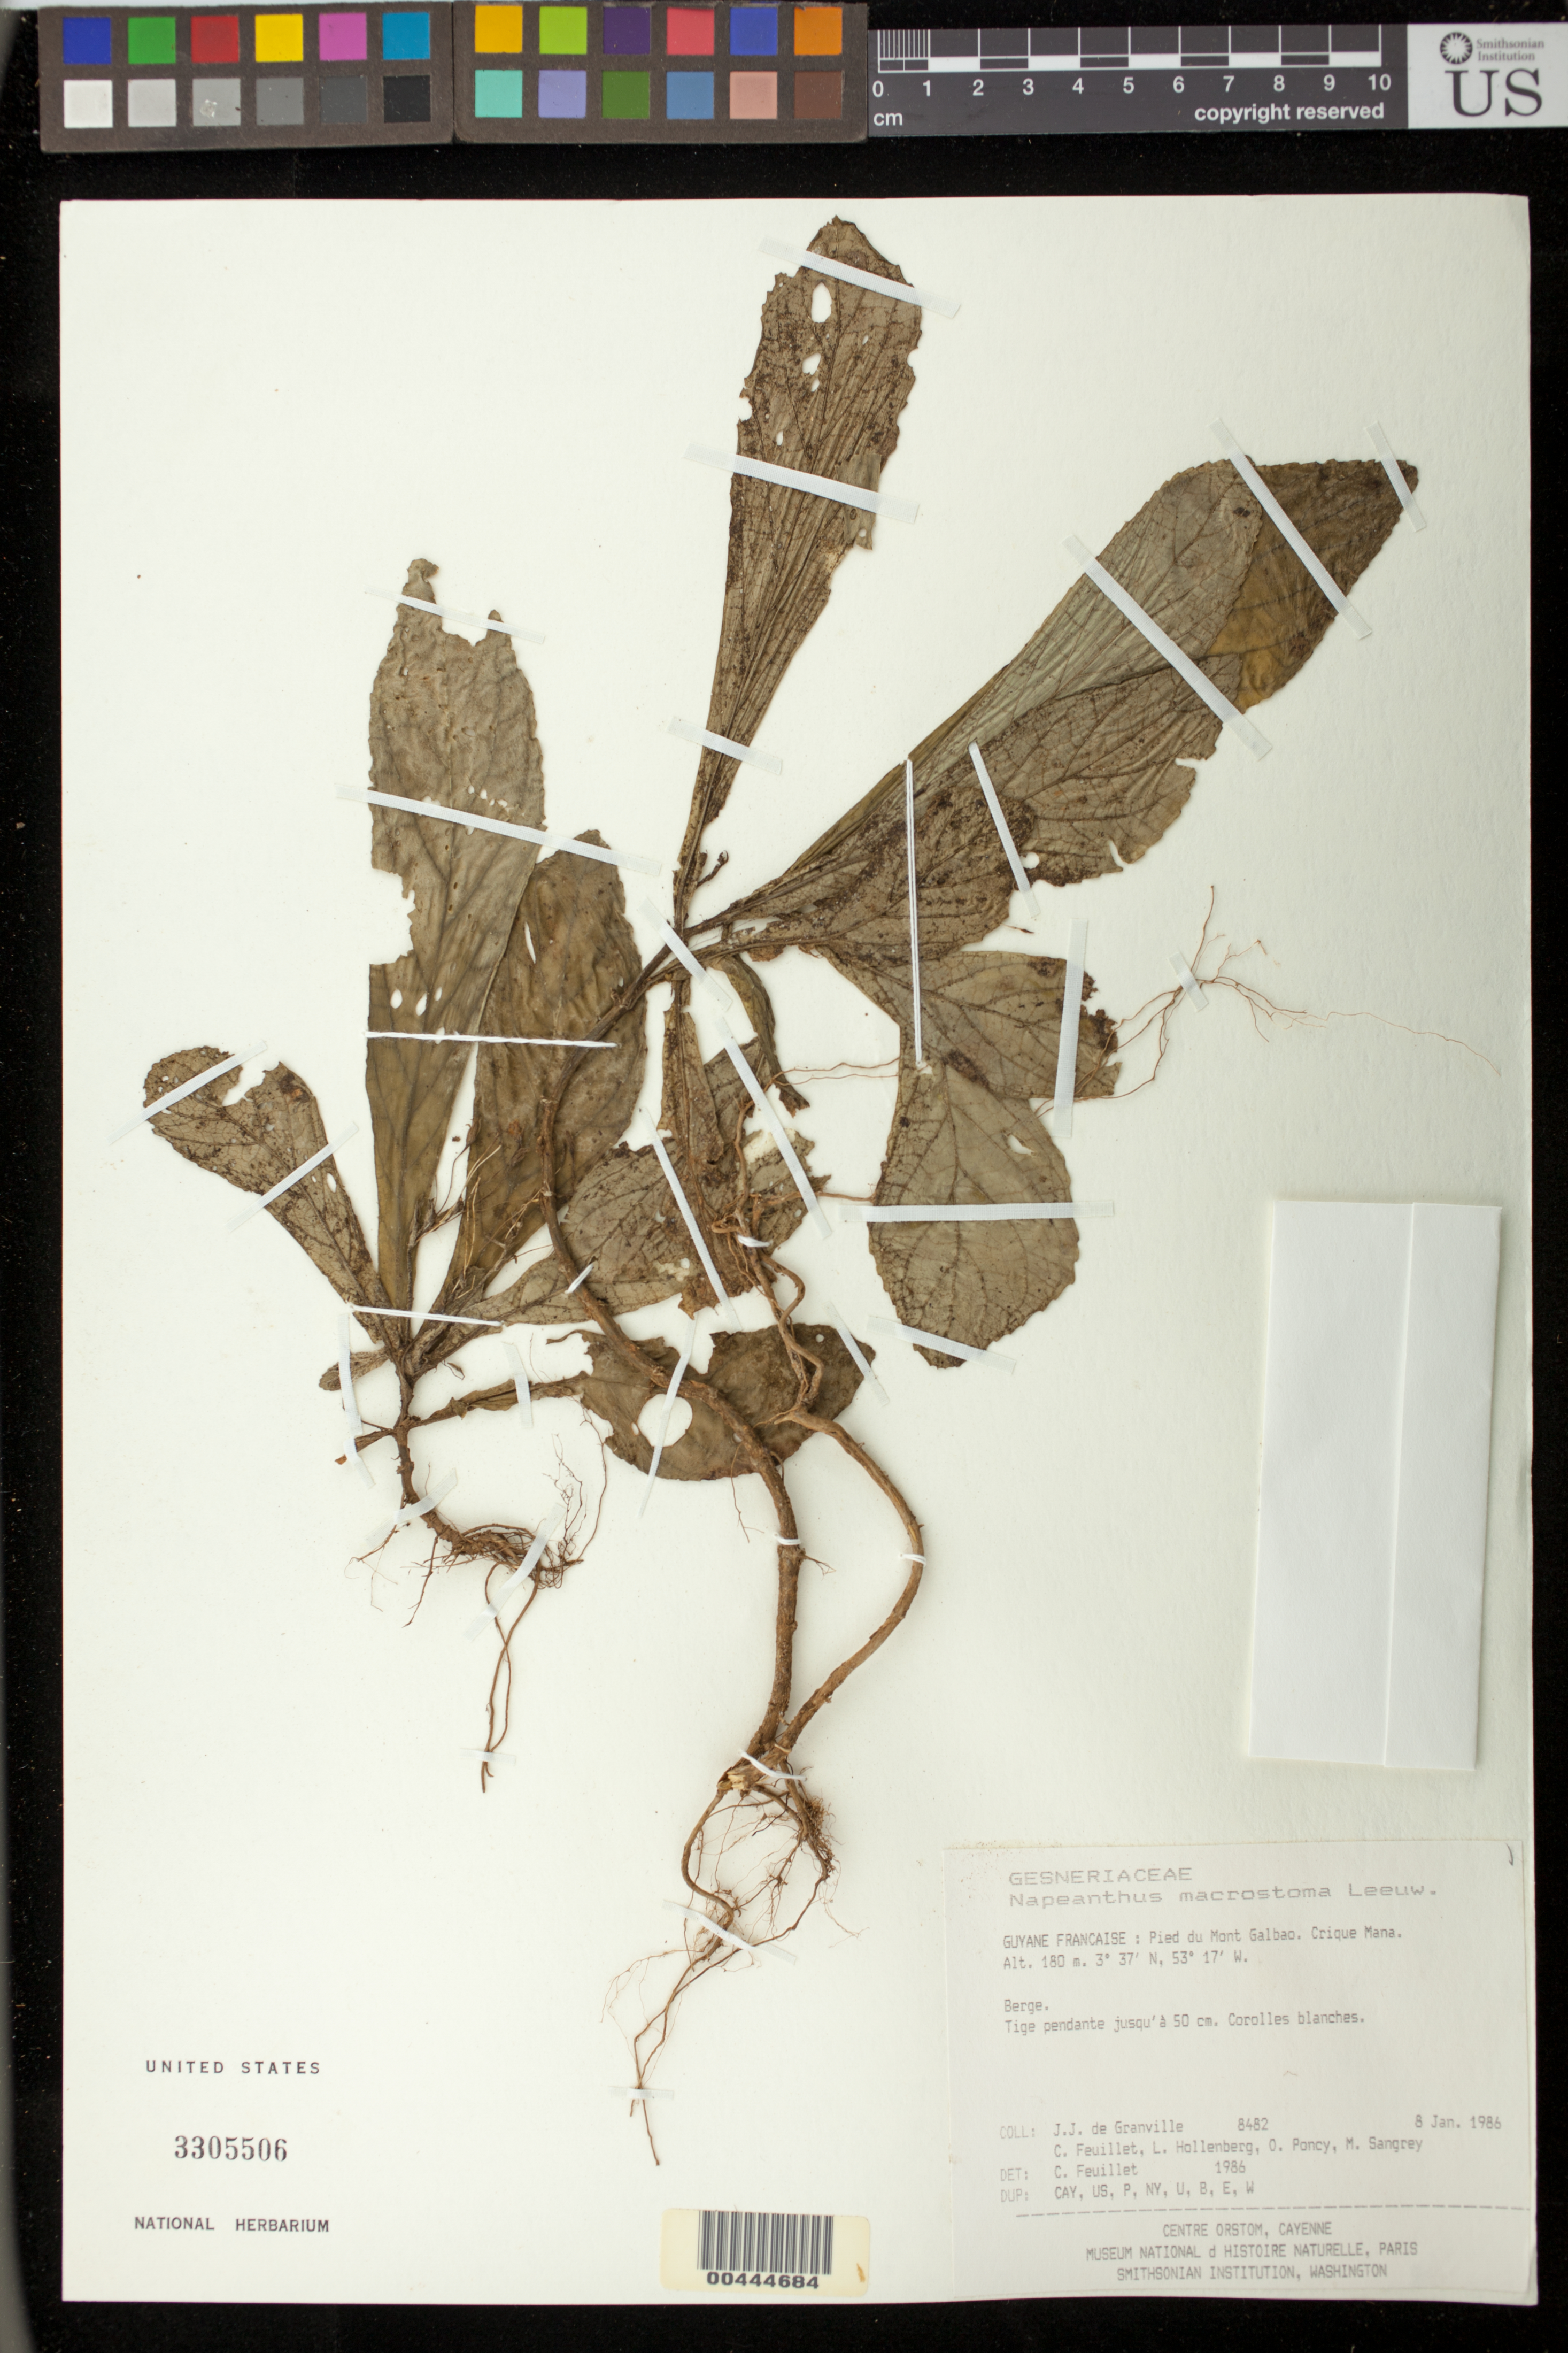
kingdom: Plantae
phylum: Tracheophyta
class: Magnoliopsida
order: Lamiales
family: Gesneriaceae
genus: Napeanthus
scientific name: Napeanthus macrostoma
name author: Leeuwenb.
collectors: J.-J. de Granville, C. Feuillet, L. Hollenberg, O. Pancy & M. Sangrey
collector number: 8482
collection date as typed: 08 Jan 1986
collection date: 1986-01-08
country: French Guiana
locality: Pied du mont galbao,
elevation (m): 180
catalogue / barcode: US 3305506